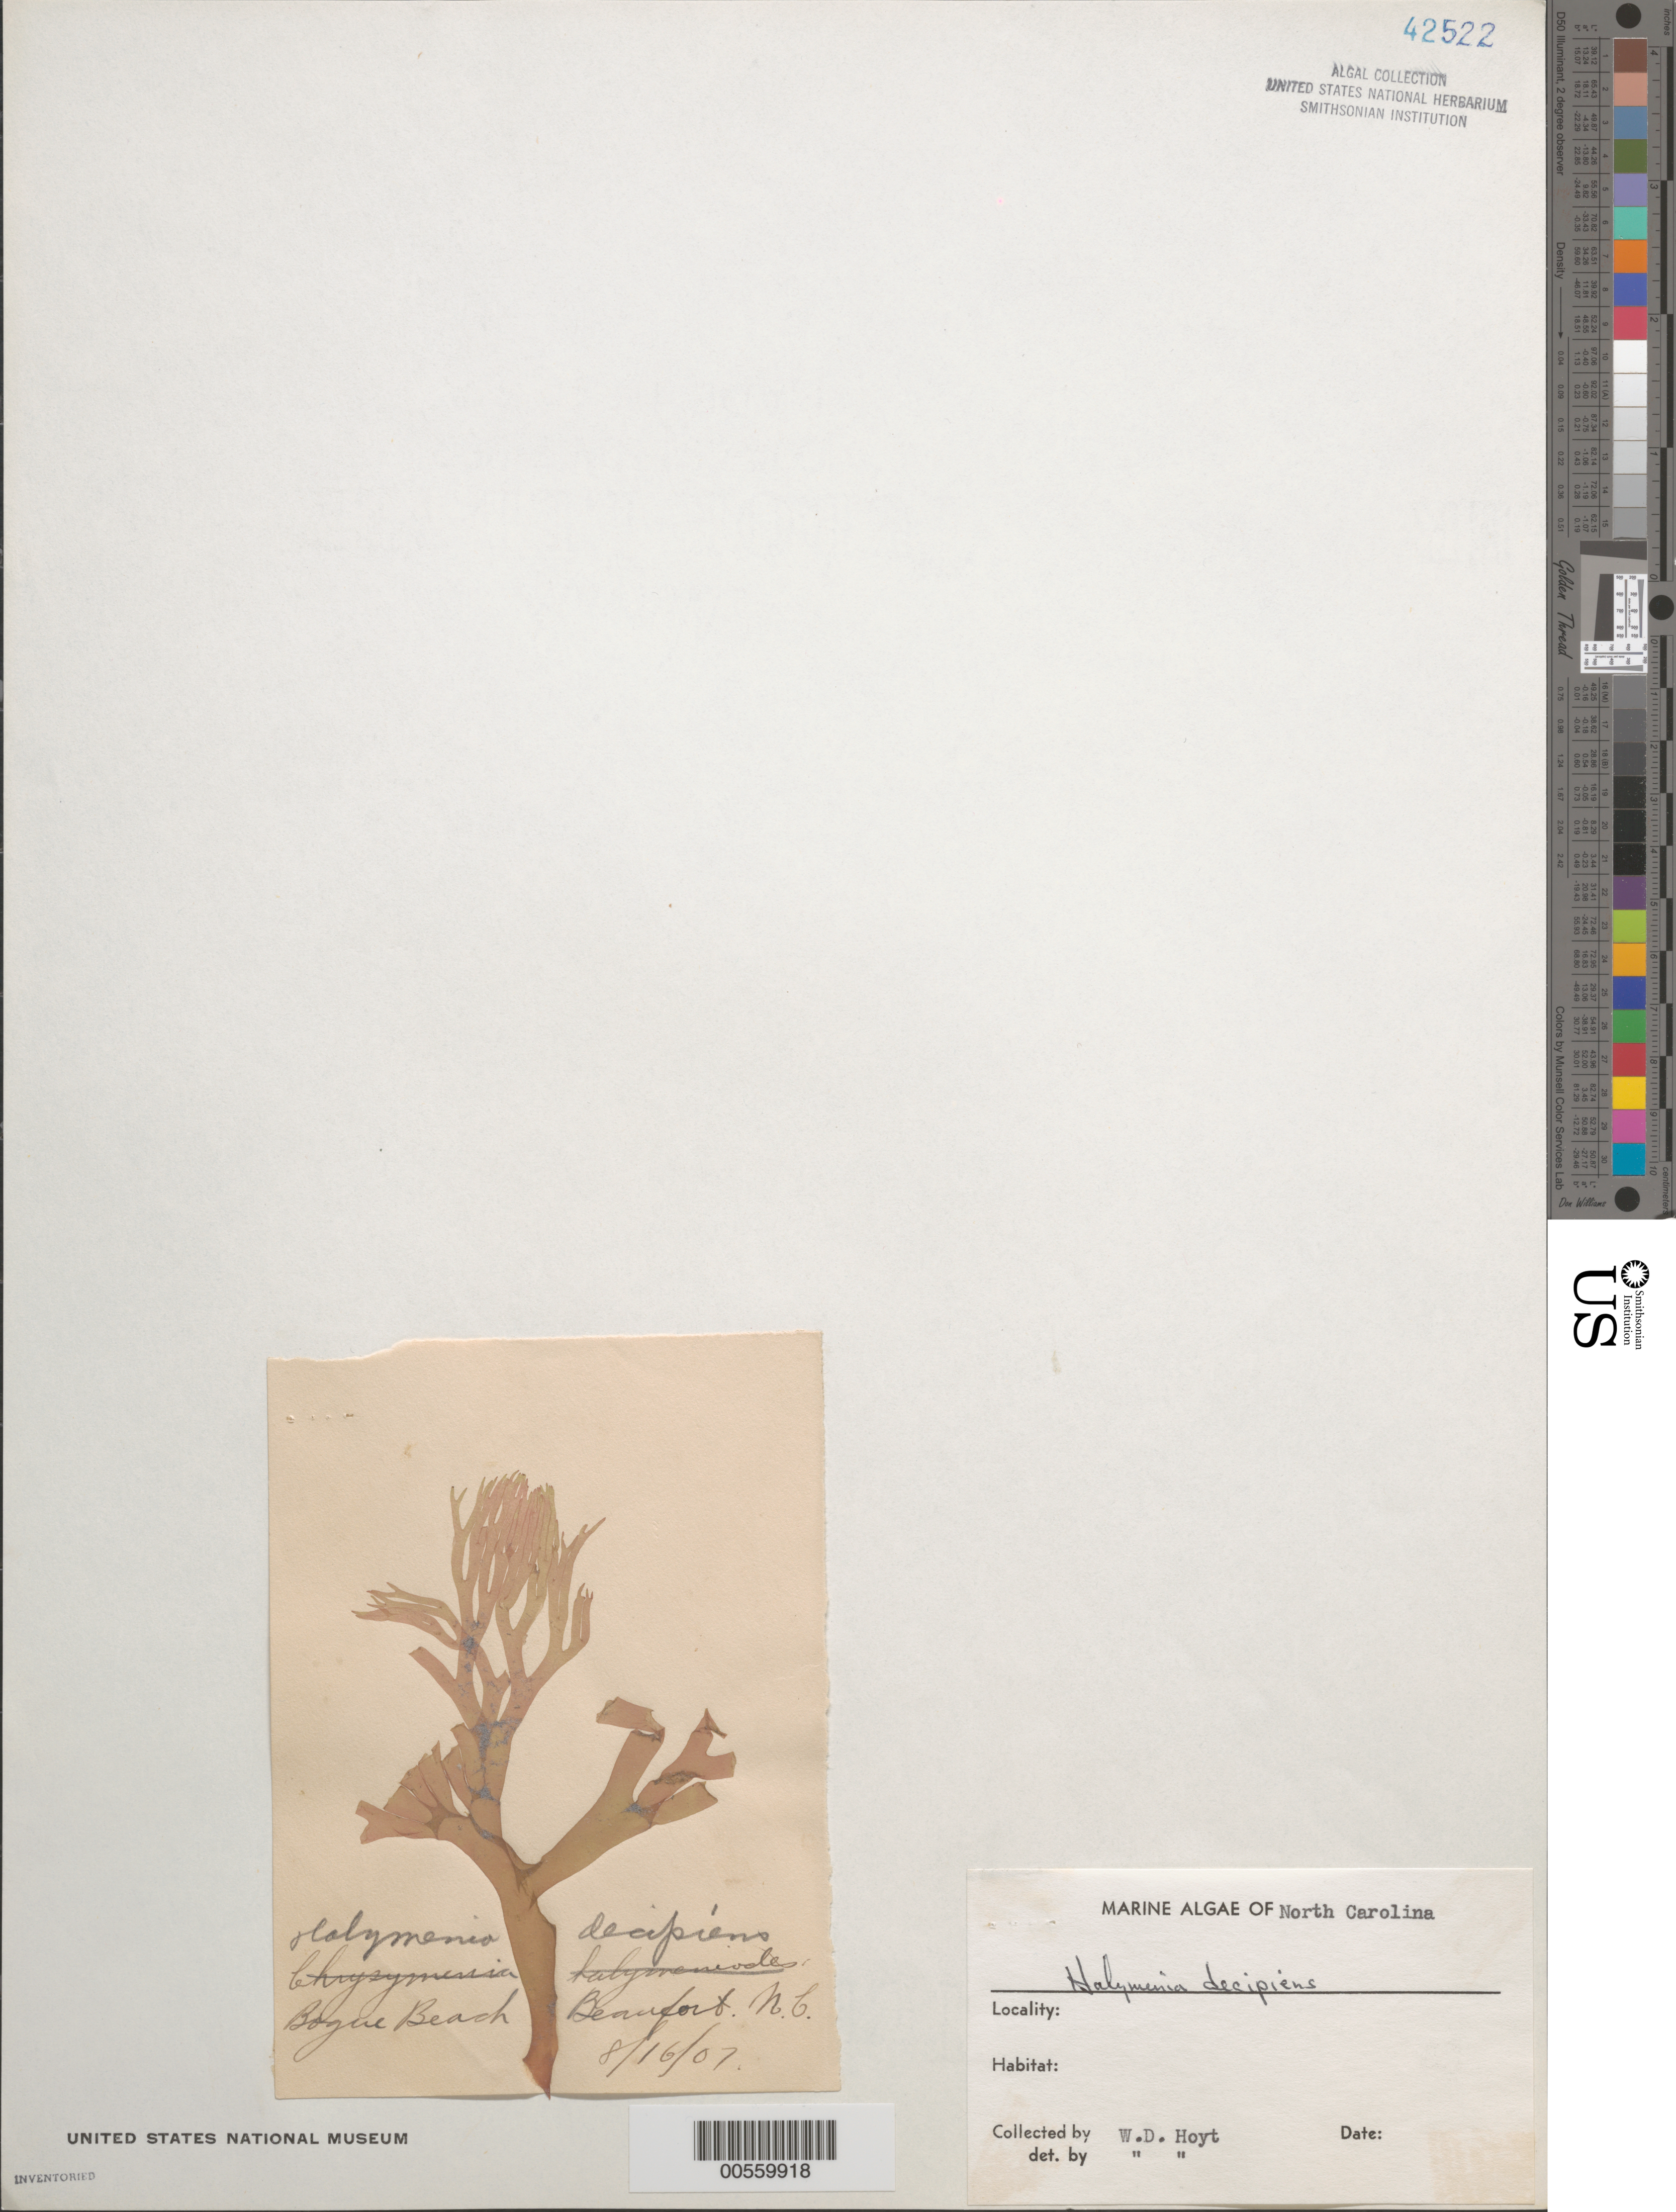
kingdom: Plantae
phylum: Rhodophyta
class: Florideophyceae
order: Halymeniales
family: Halymeniaceae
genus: Halymenia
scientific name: Halymenia elongata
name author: C. Agardh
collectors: W. D. Hoyt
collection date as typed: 16 Aug 1907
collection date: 1907-08-16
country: United States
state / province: North Carolina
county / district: Carteret County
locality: Beaufort, Bogue Beach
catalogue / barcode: US 42522